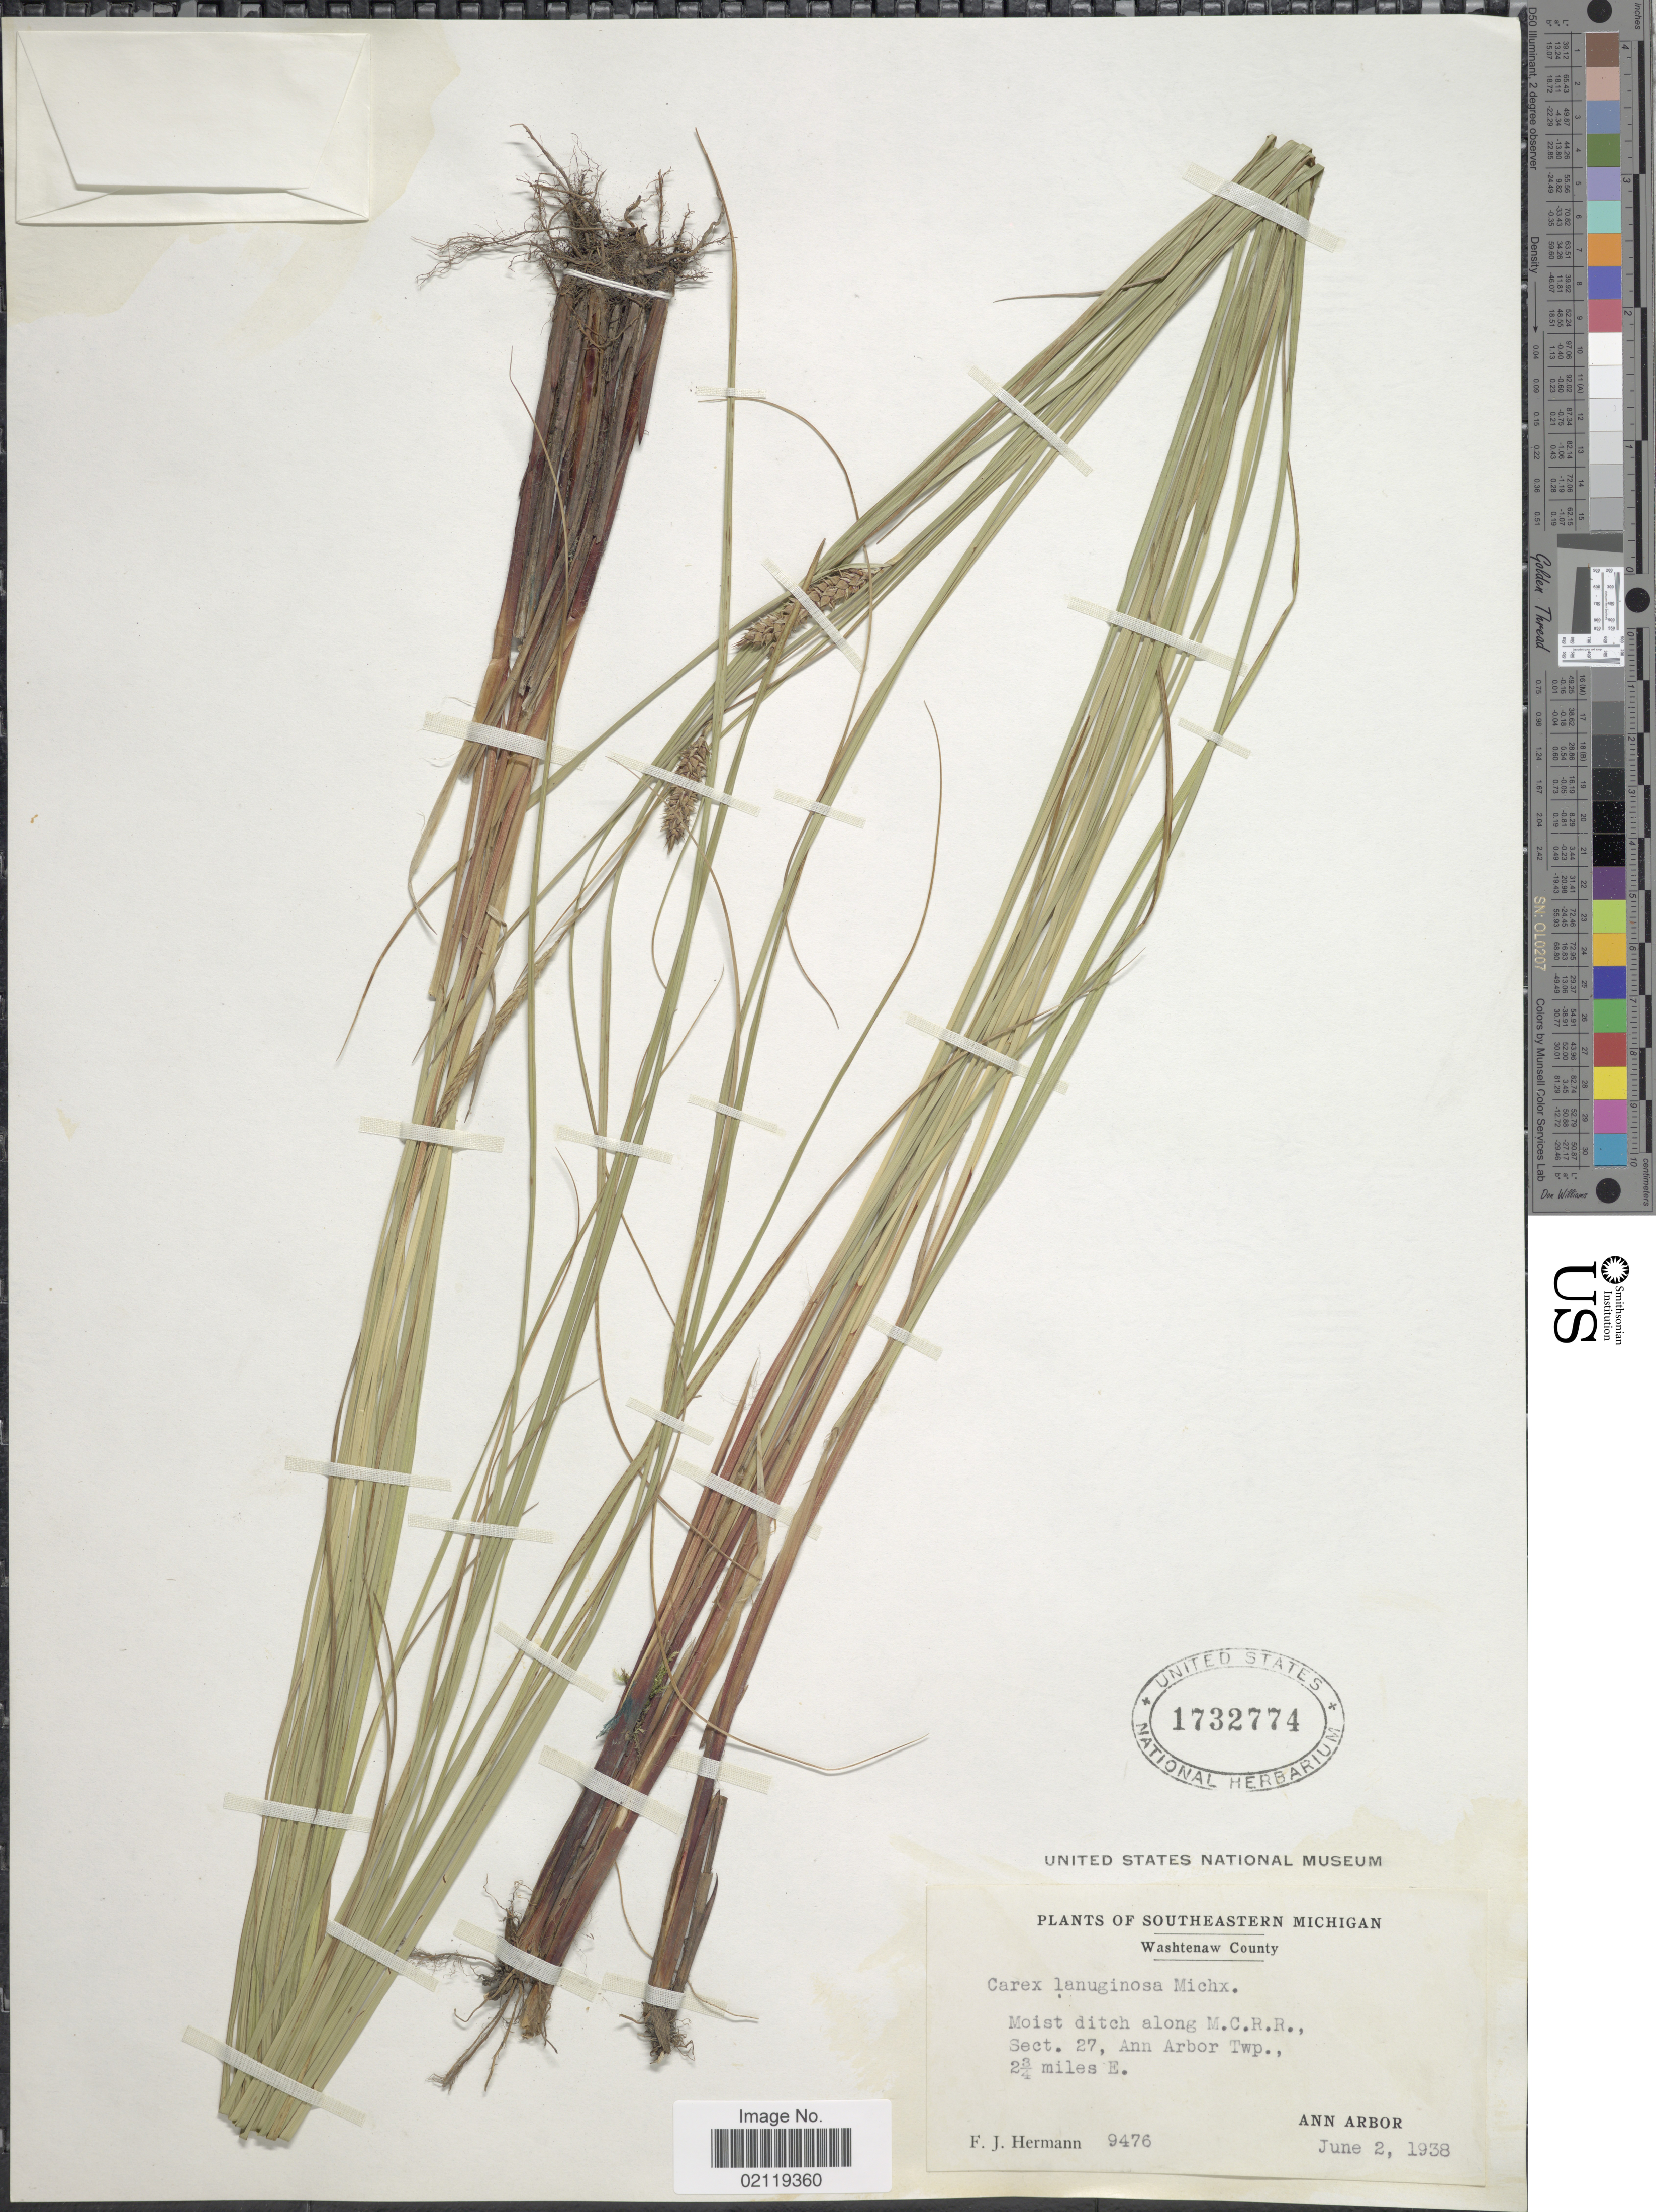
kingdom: Plantae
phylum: Tracheophyta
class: Liliopsida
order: Poales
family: Cyperaceae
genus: Carex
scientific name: Carex pellita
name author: Muhl. ex Willd.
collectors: F. J. Hermann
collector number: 9476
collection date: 1938-06-02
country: United States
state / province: Michigan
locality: Southeastern Michigan. Washtenaw County. Moist ditch along M.C.R.R., Sect. 27, Ann Arbor Twp., 2 3/4 miles E. Ann Arbor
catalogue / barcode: US 1732774